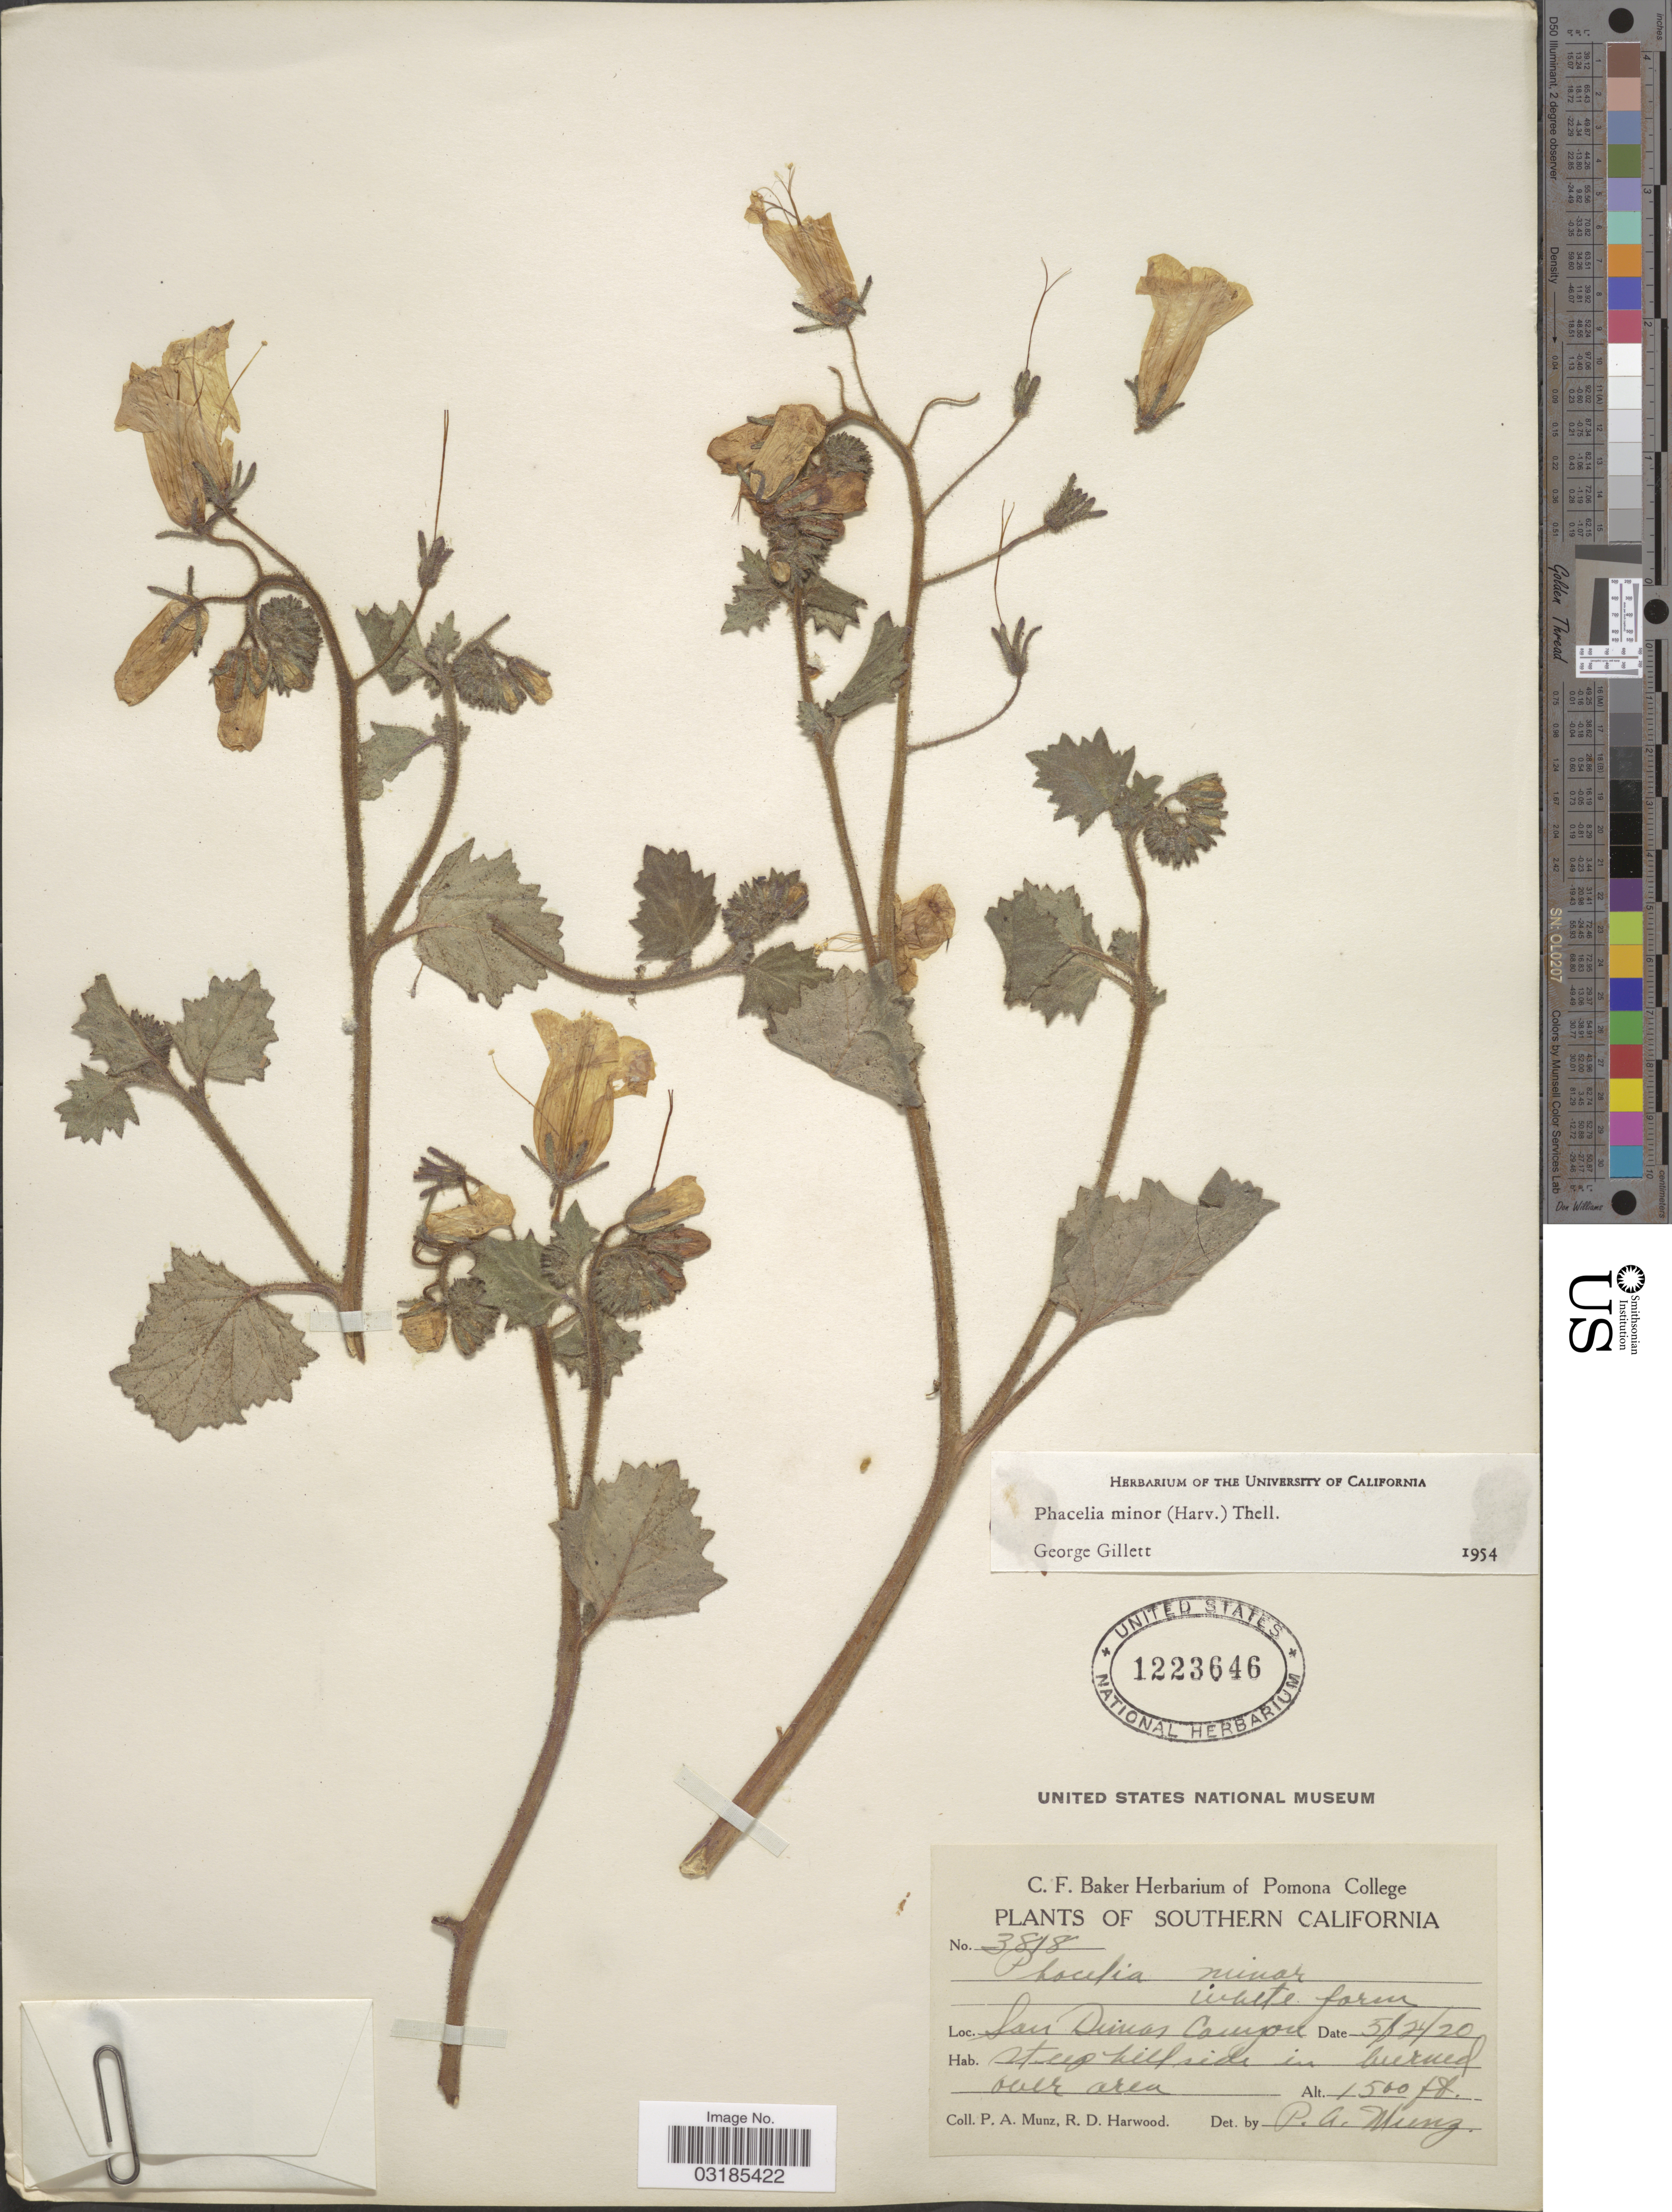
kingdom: Plantae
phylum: Tracheophyta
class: Magnoliopsida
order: Boraginales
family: Hydrophyllaceae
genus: Phacelia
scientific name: Phacelia minor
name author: (Harv.) Thell.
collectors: P. A. Munz & R. Harwood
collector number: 3818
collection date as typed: Transcribed d/m/y: 2/5/20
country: United States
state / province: California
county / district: Los Angeles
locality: Southern California. San Dimas Canyon.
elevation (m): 457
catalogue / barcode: US 1223646